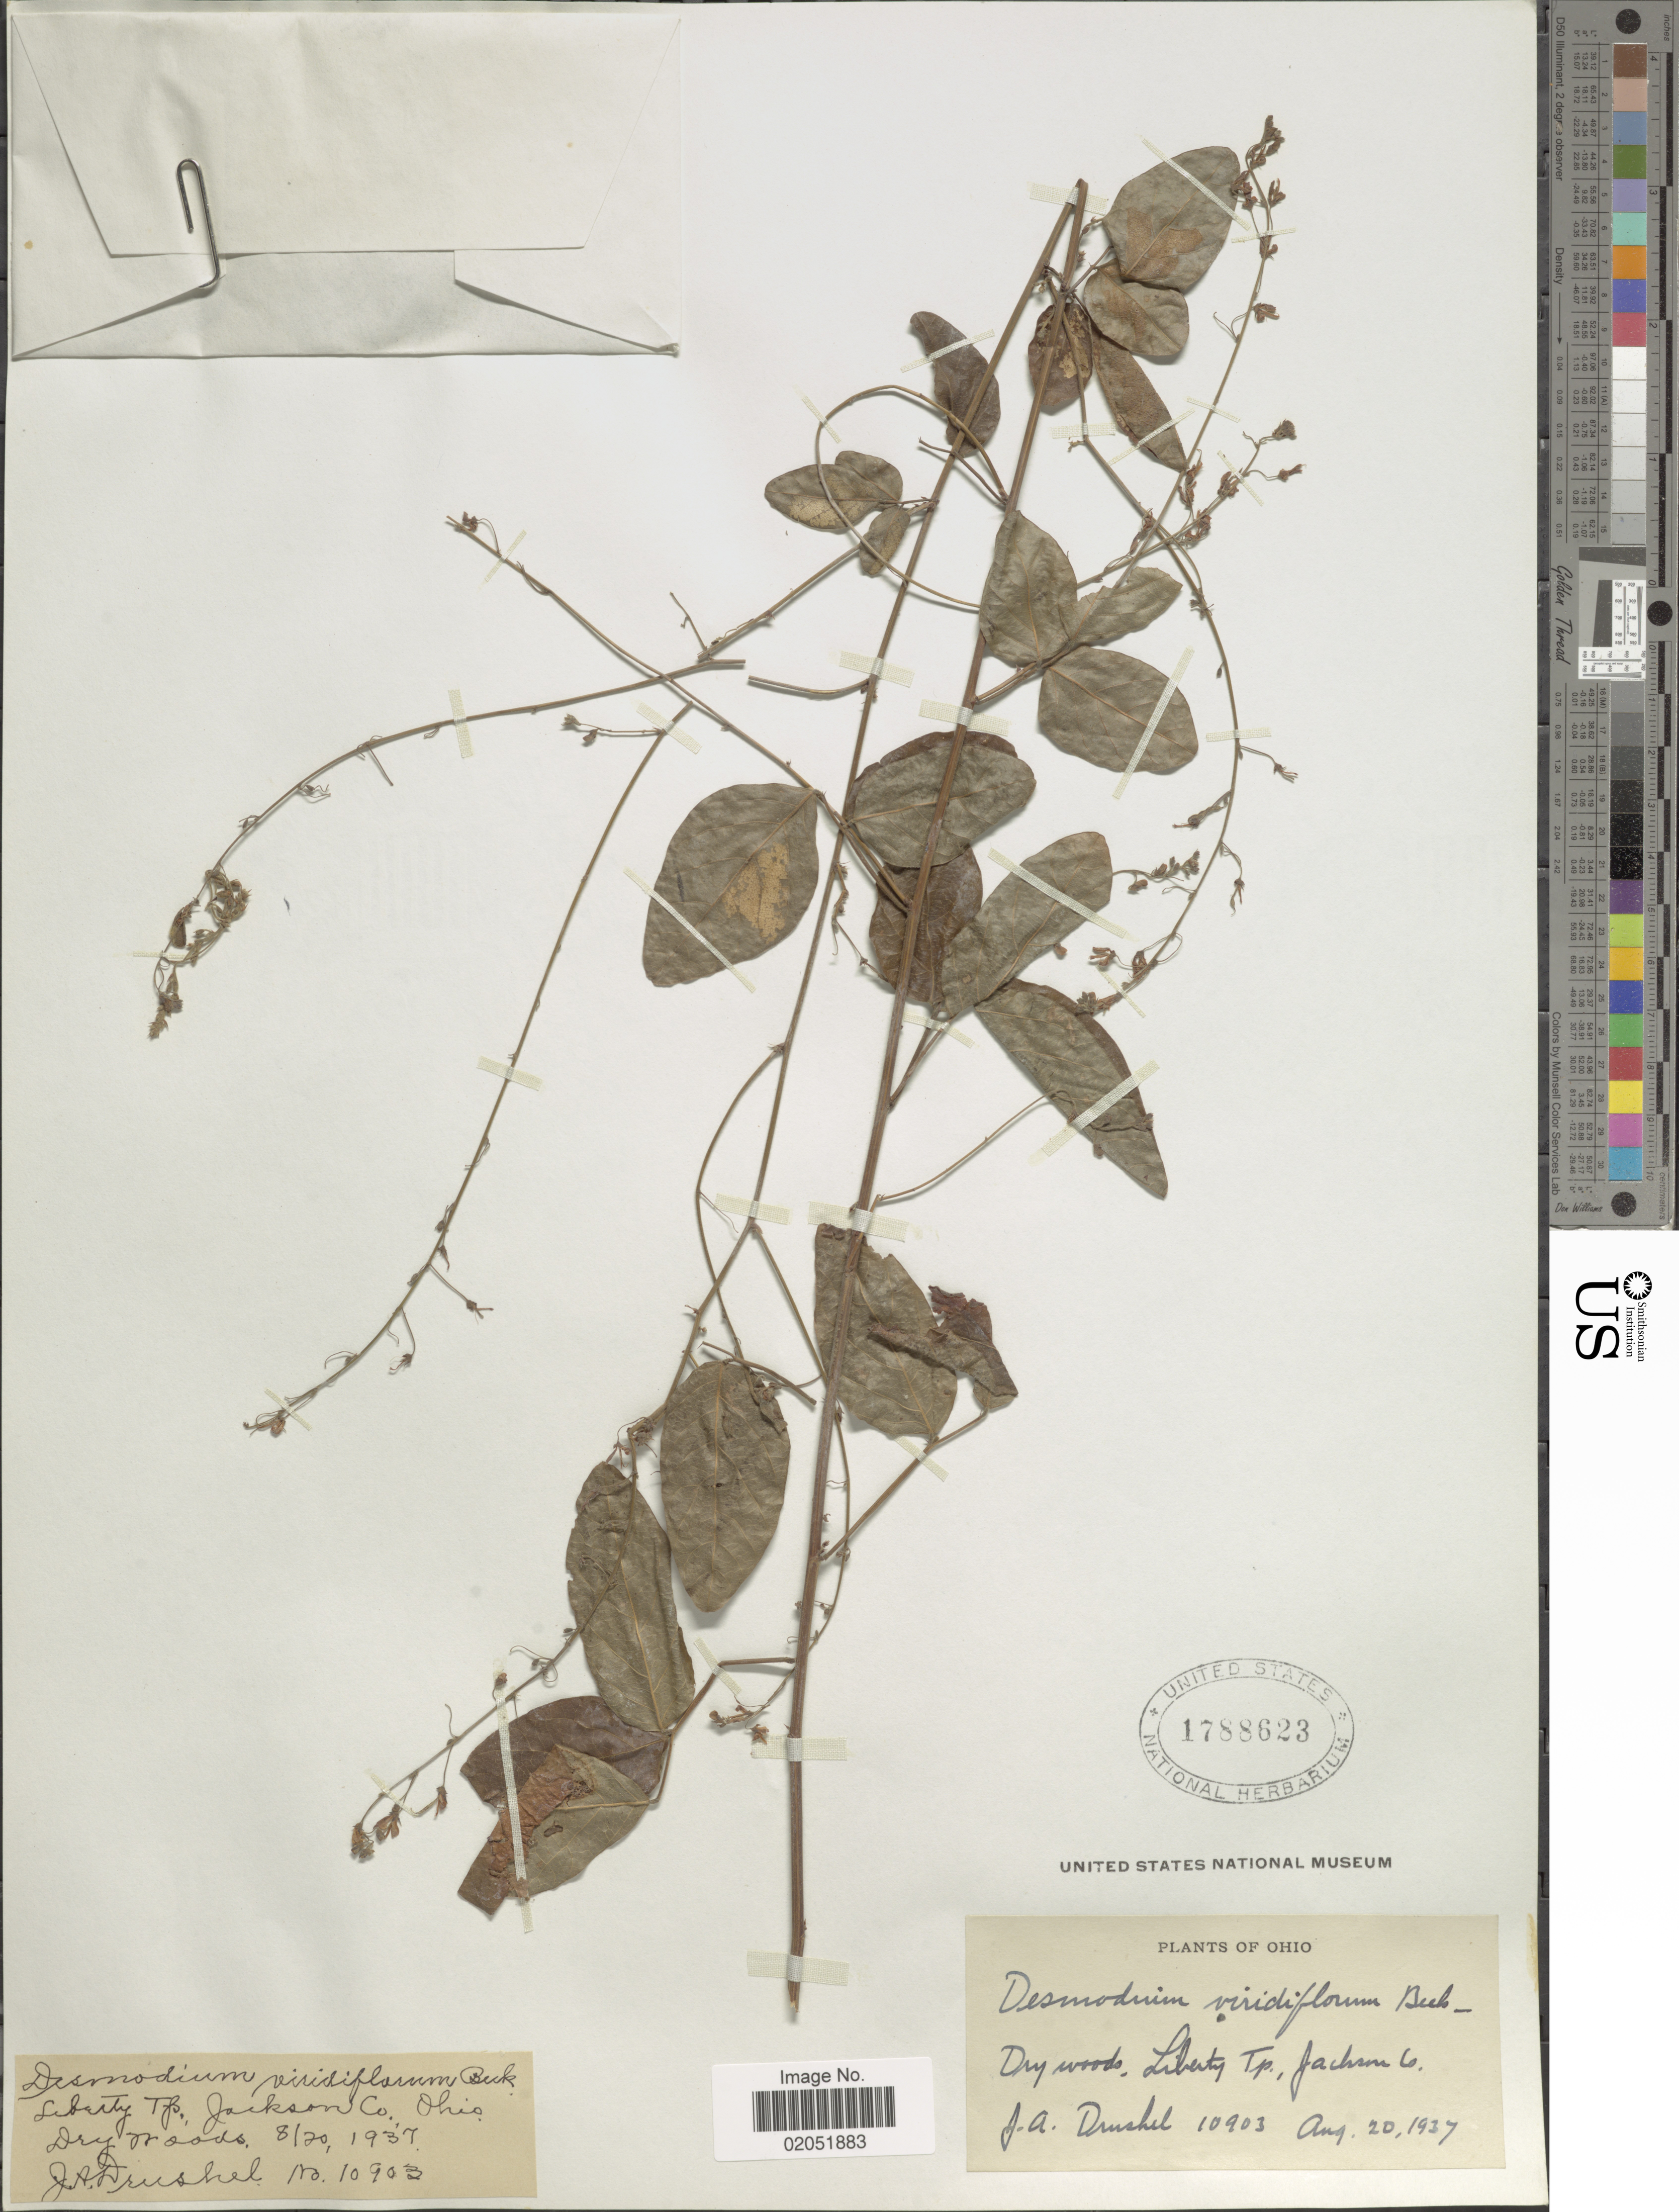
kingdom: Plantae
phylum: Tracheophyta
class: Magnoliopsida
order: Fabales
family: Fabaceae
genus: Desmodium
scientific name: Desmodium viridiflorum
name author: (L.) DC.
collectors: J. A. Drushel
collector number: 10903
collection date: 1937-08-20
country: United States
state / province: Ohio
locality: Ohio, Dry woods, Liberty Tp., Jackson Co.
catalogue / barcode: US 1788623